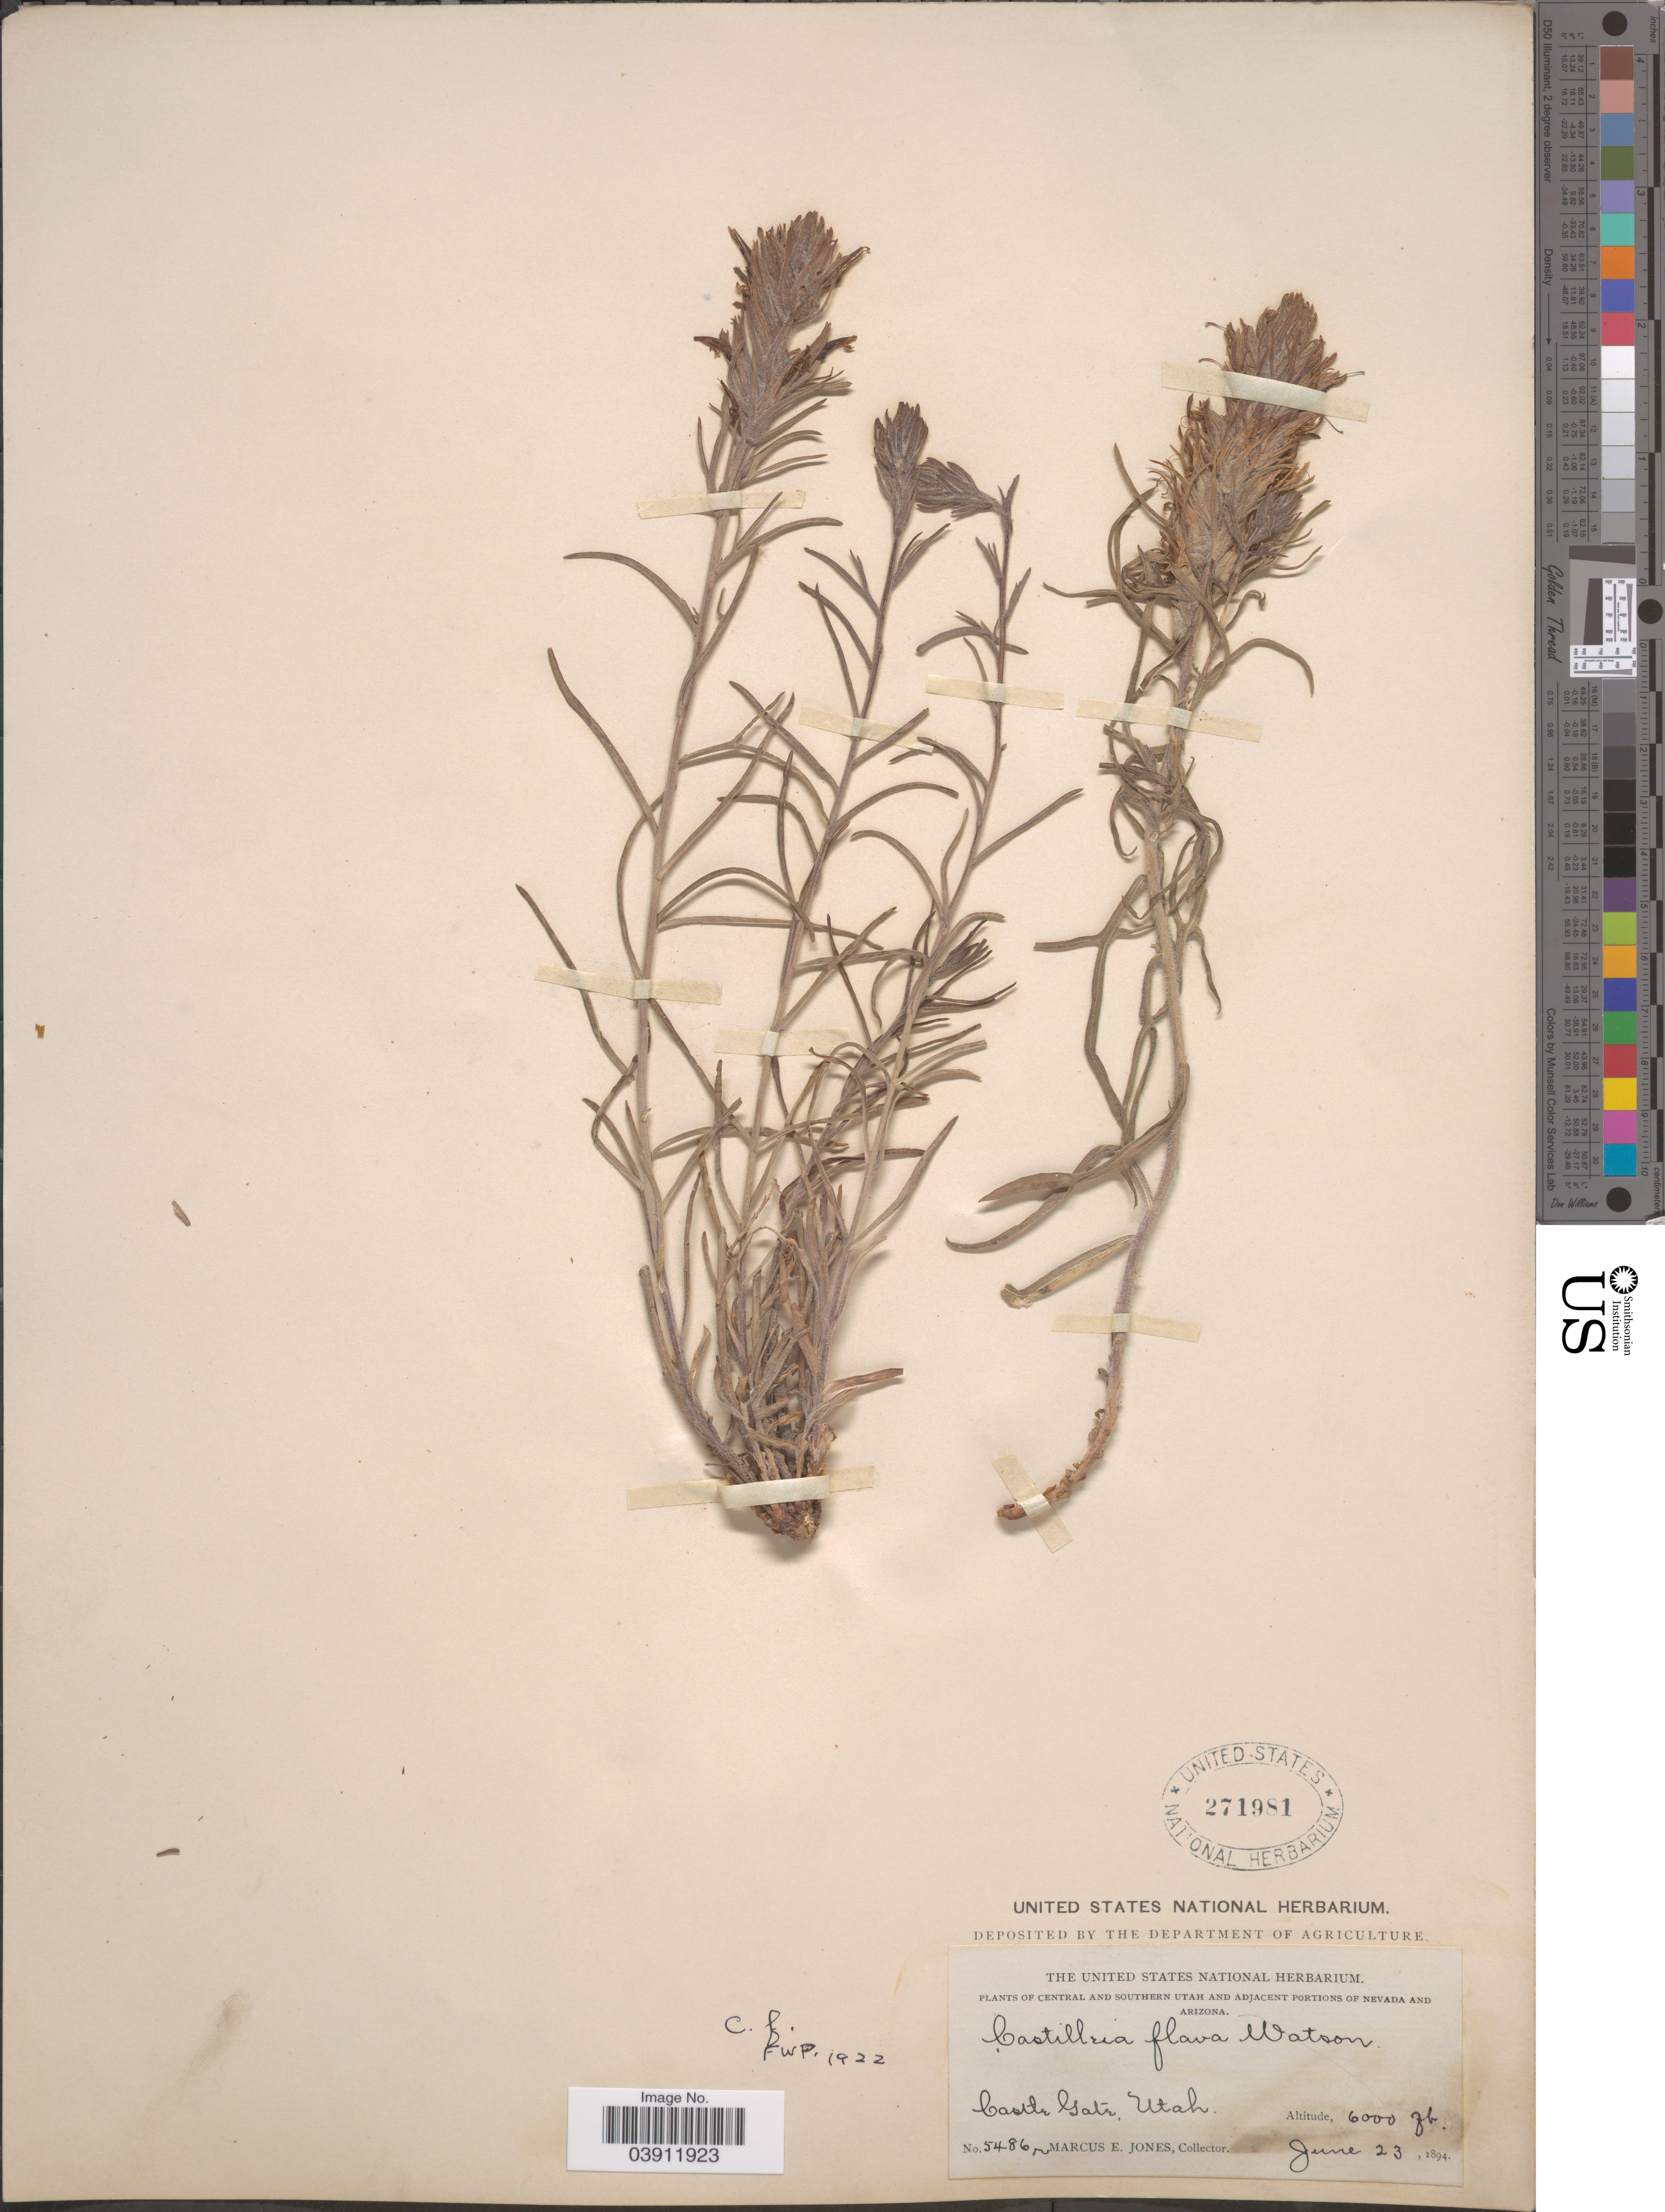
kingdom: Plantae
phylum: Tracheophyta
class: Magnoliopsida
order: Lamiales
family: Orobanchaceae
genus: Castilleja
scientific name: Castilleja flava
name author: S. Watson in C. King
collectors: M. E. Jones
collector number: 5486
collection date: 1894-06-23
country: United States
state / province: Utah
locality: Central and Southern Utah. Castle Gate.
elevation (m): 1829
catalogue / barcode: US 271981